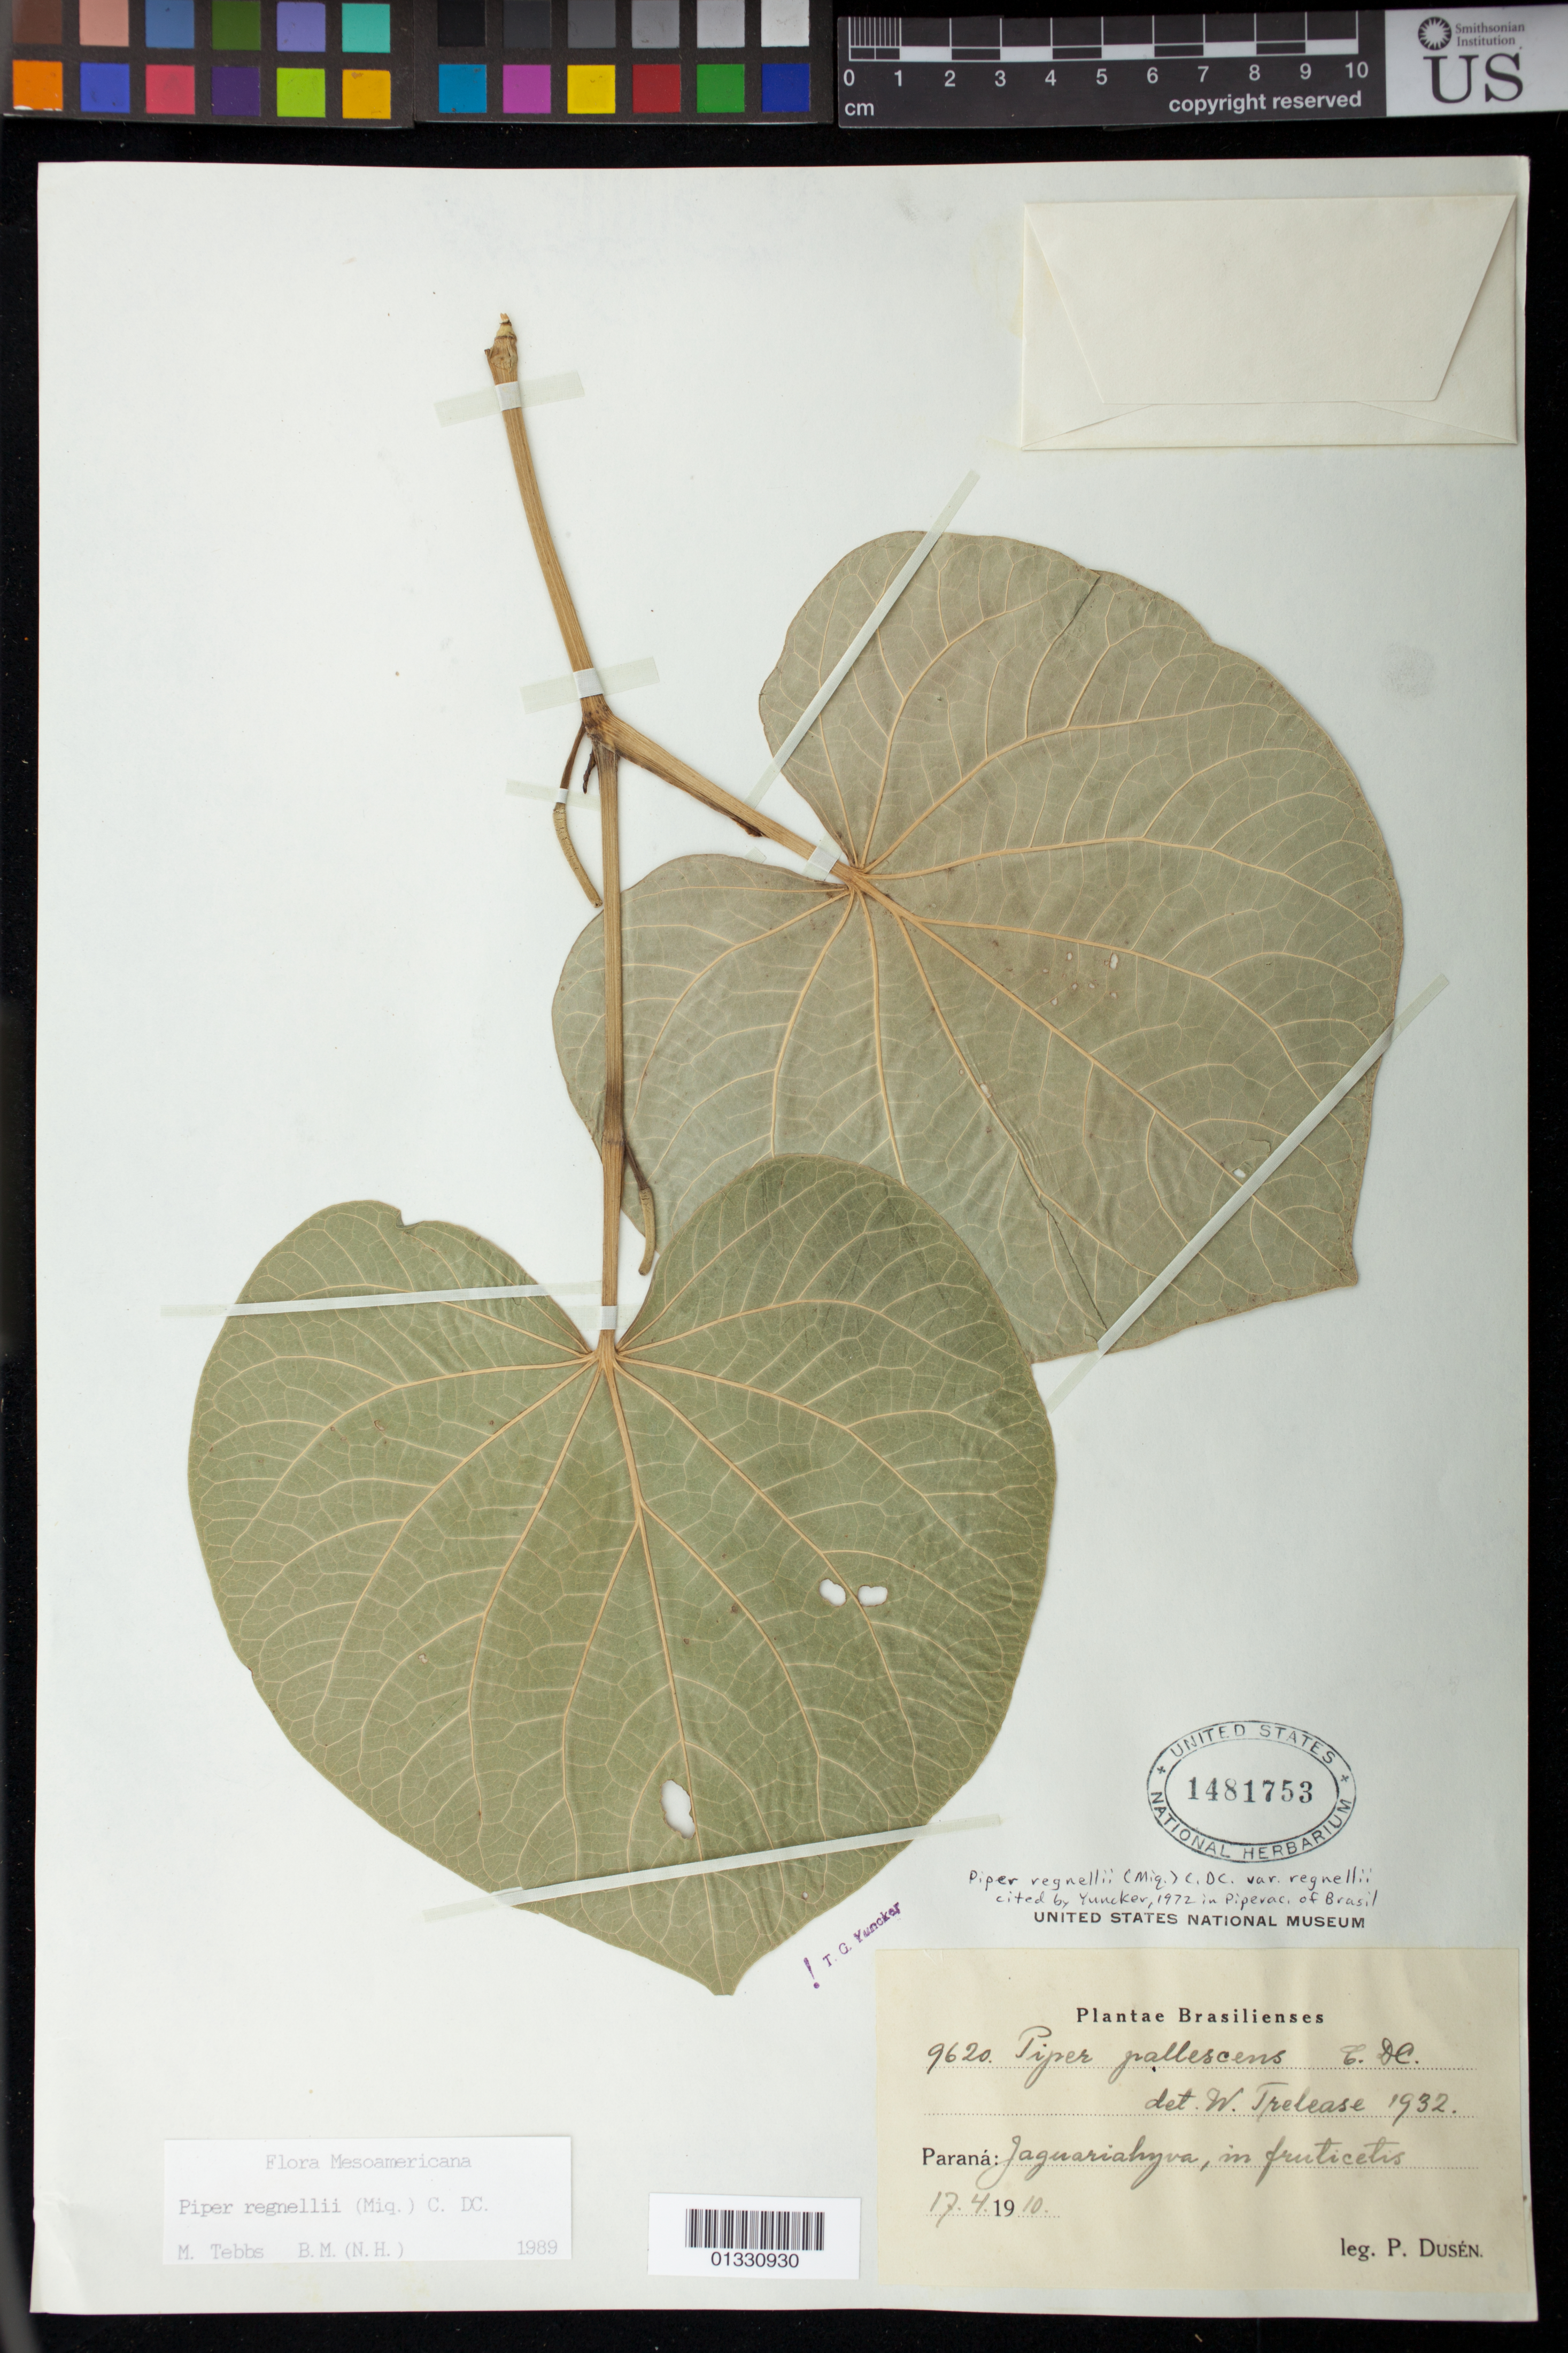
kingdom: Plantae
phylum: Tracheophyta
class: Magnoliopsida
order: Piperales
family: Piperaceae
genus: Piper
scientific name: Piper regnellii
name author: (Miq.) C. DC.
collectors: P. Dusén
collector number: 9620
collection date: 1910-04-17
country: Brazil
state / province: Paraná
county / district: Jaguariaíva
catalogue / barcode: US 1481753